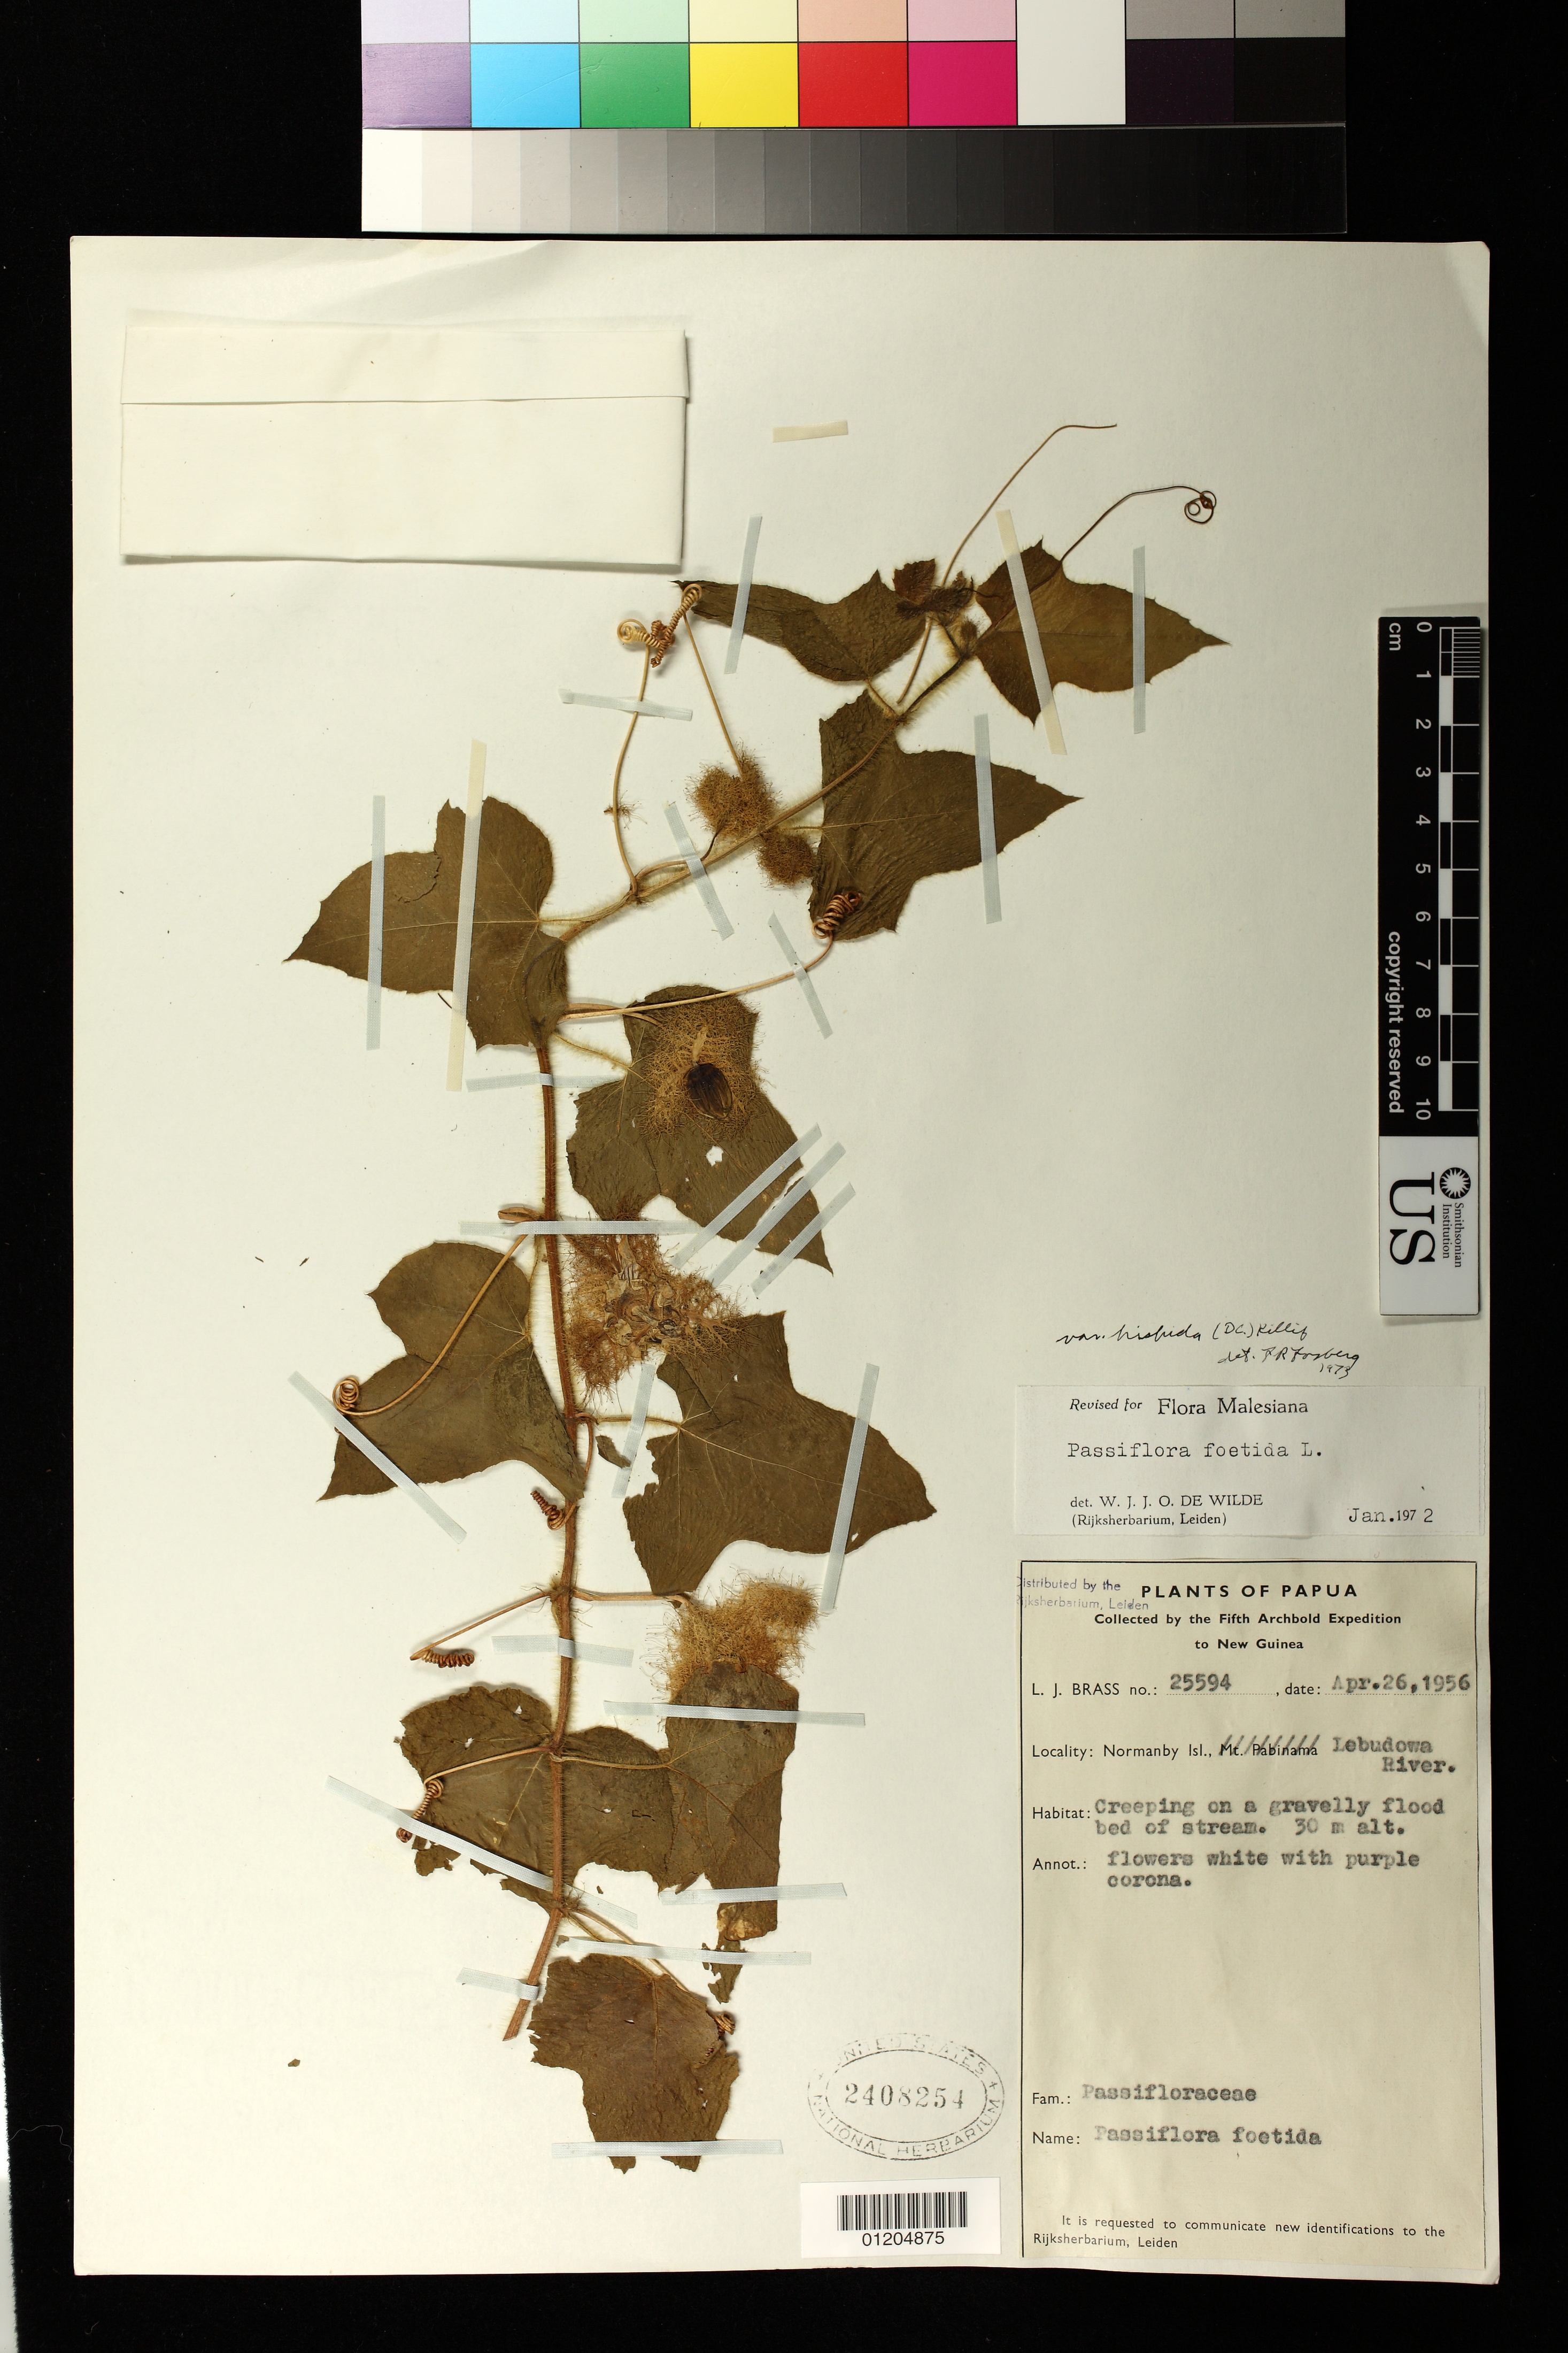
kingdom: Plantae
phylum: Tracheophyta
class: Magnoliopsida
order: Malpighiales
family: Passifloraceae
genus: Passiflora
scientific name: Passiflora foetida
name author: L.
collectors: L. J. Brass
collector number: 25594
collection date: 1956-04-26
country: Papua New Guinea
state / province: Milne Bay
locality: Normanby Island. Lebudowa River. Creeping on a gravelly flood bed of stream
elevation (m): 30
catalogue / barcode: US 2408254